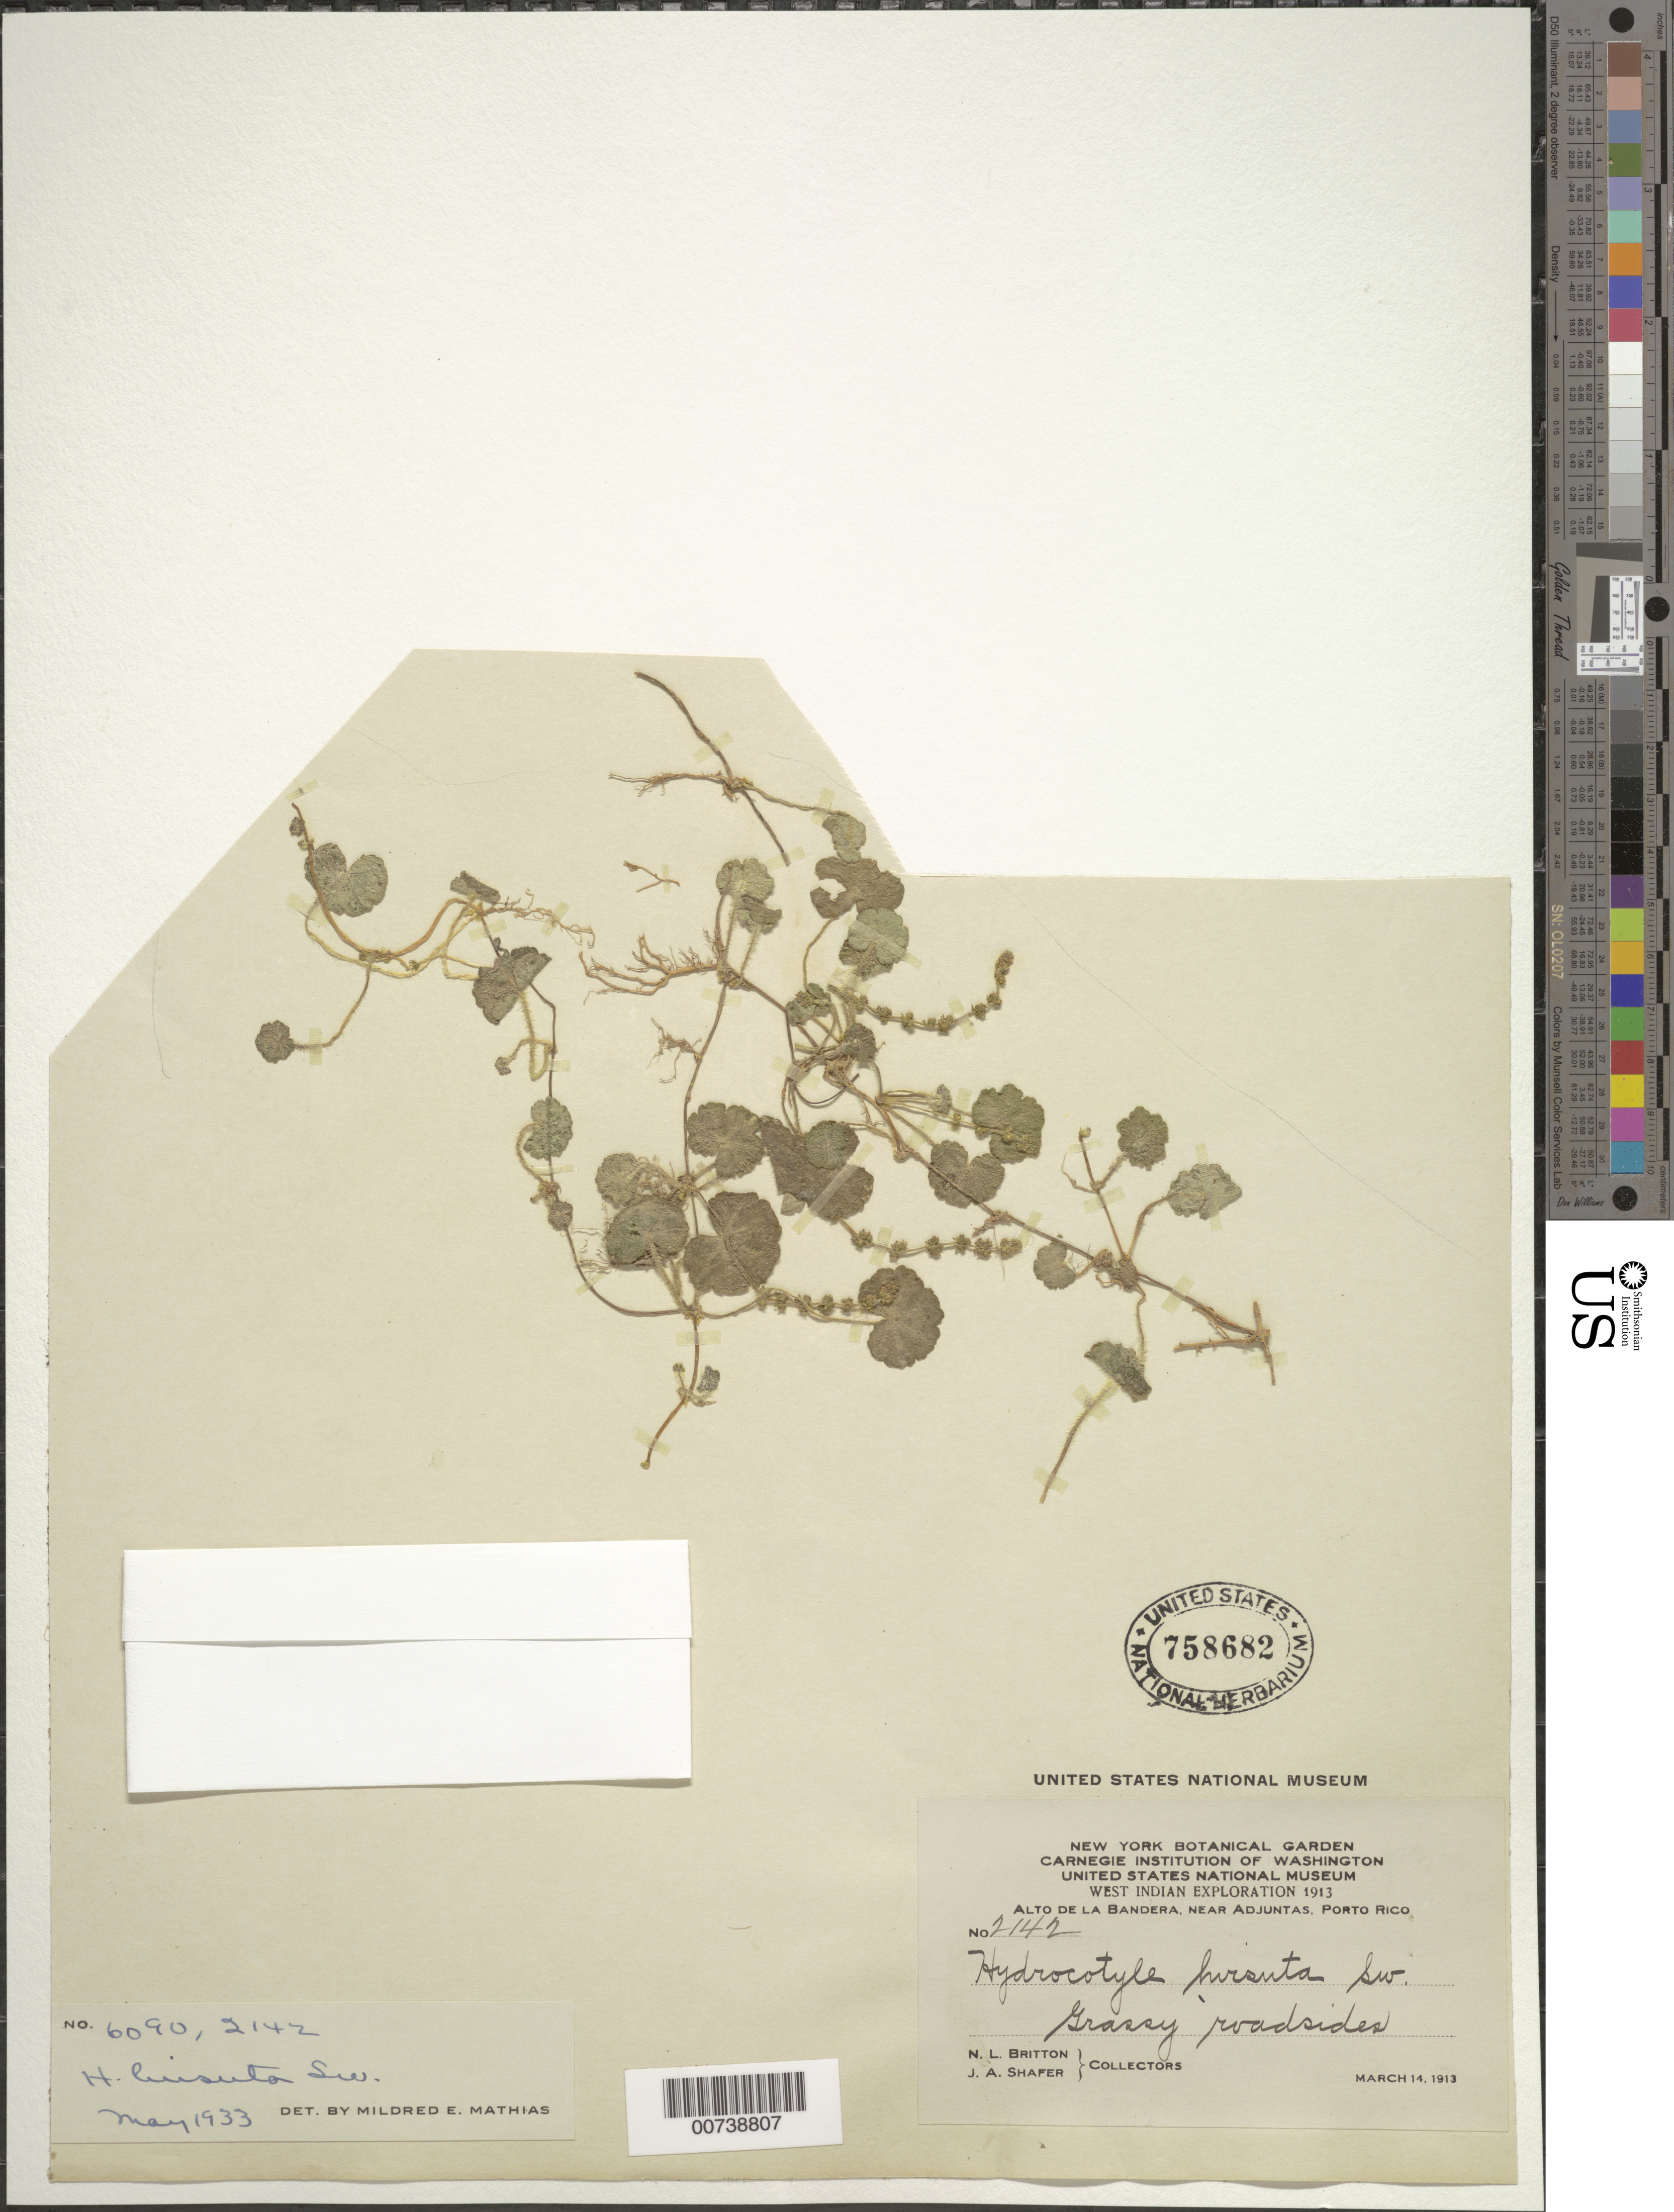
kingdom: Plantae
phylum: Tracheophyta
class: Magnoliopsida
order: Apiales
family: Araliaceae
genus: Hydrocotyle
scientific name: Hydrocotyle hirsuta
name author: Sw.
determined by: Mathias, M. E.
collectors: N. Britton & J. A. Shafer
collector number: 2142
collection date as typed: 14 Mar 1913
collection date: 1913-03-14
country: Puerto Rico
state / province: Adjuntas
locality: Alto de La Bandera, near Adjuntas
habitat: Grassy roadsides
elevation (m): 700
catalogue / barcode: US 758682